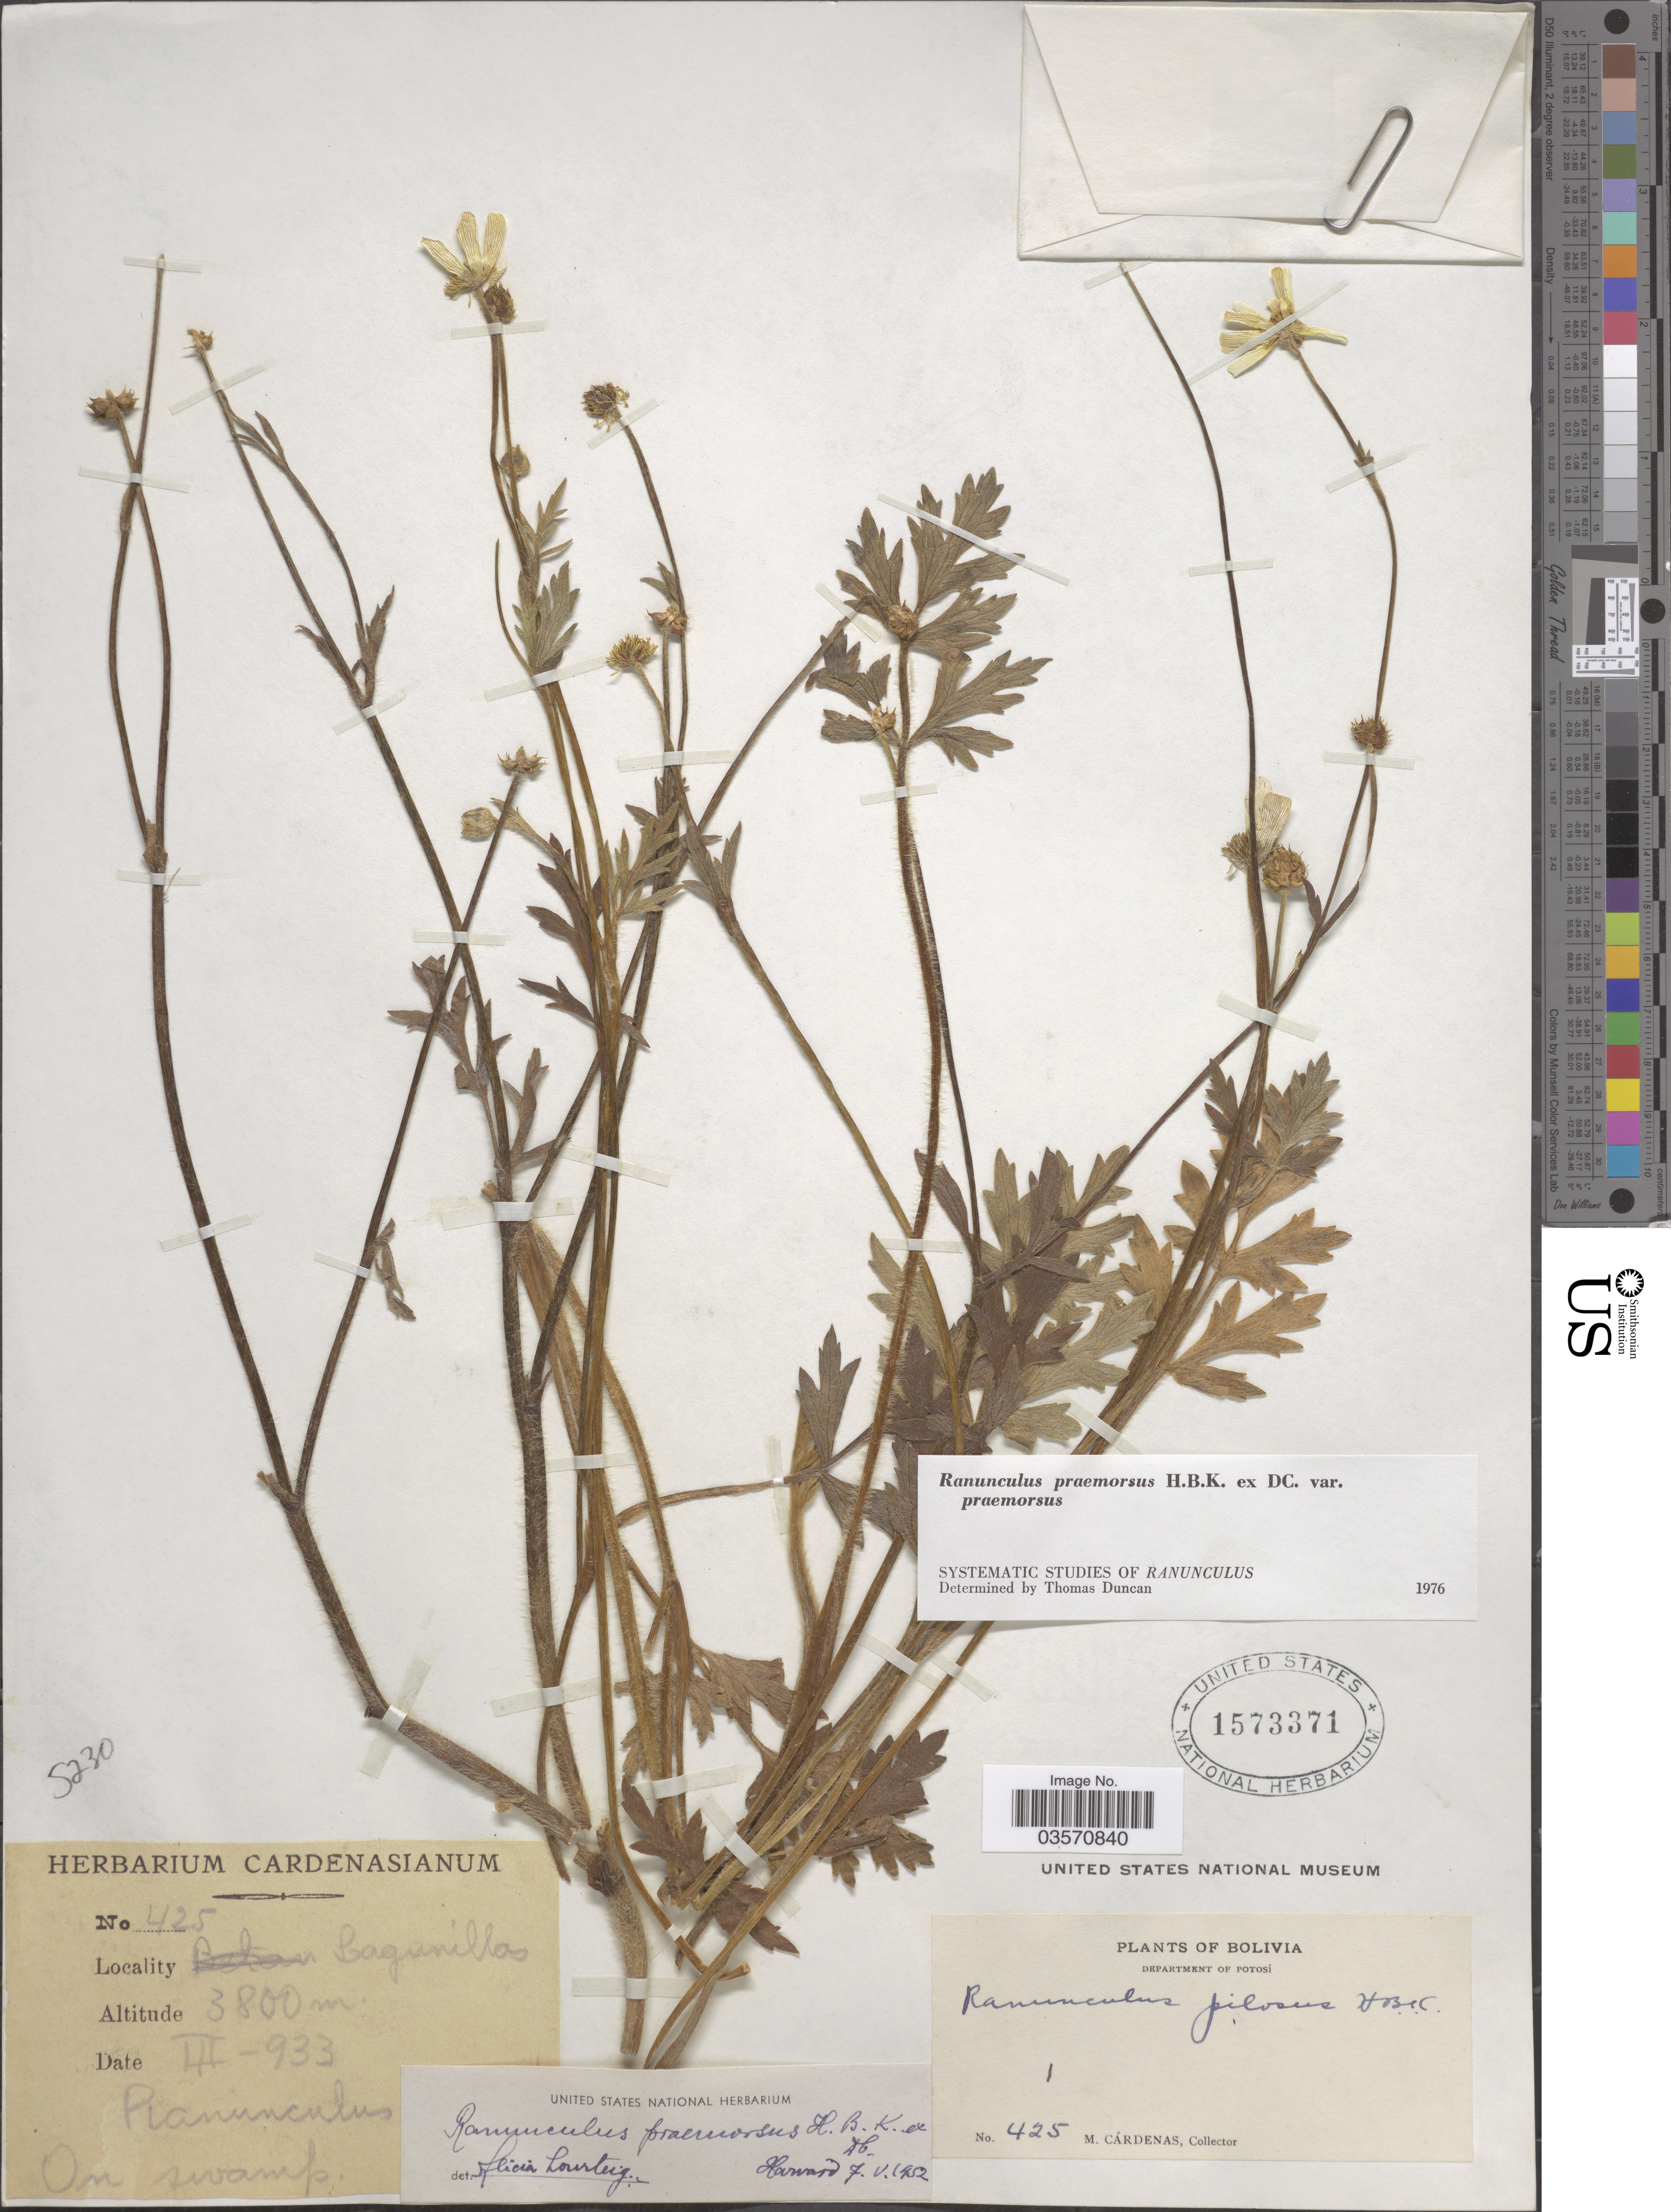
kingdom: Plantae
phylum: Tracheophyta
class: Magnoliopsida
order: Ranunculales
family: Ranunculaceae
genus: Ranunculus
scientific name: Ranunculus praemorsus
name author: Kunth ex DC.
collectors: M. Cárdenas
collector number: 425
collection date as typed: Transcribed d/m/y: /3/933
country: Bolivia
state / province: Potosi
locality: Lagunillas. Department of Potosí.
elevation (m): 3800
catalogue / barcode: US 1573371